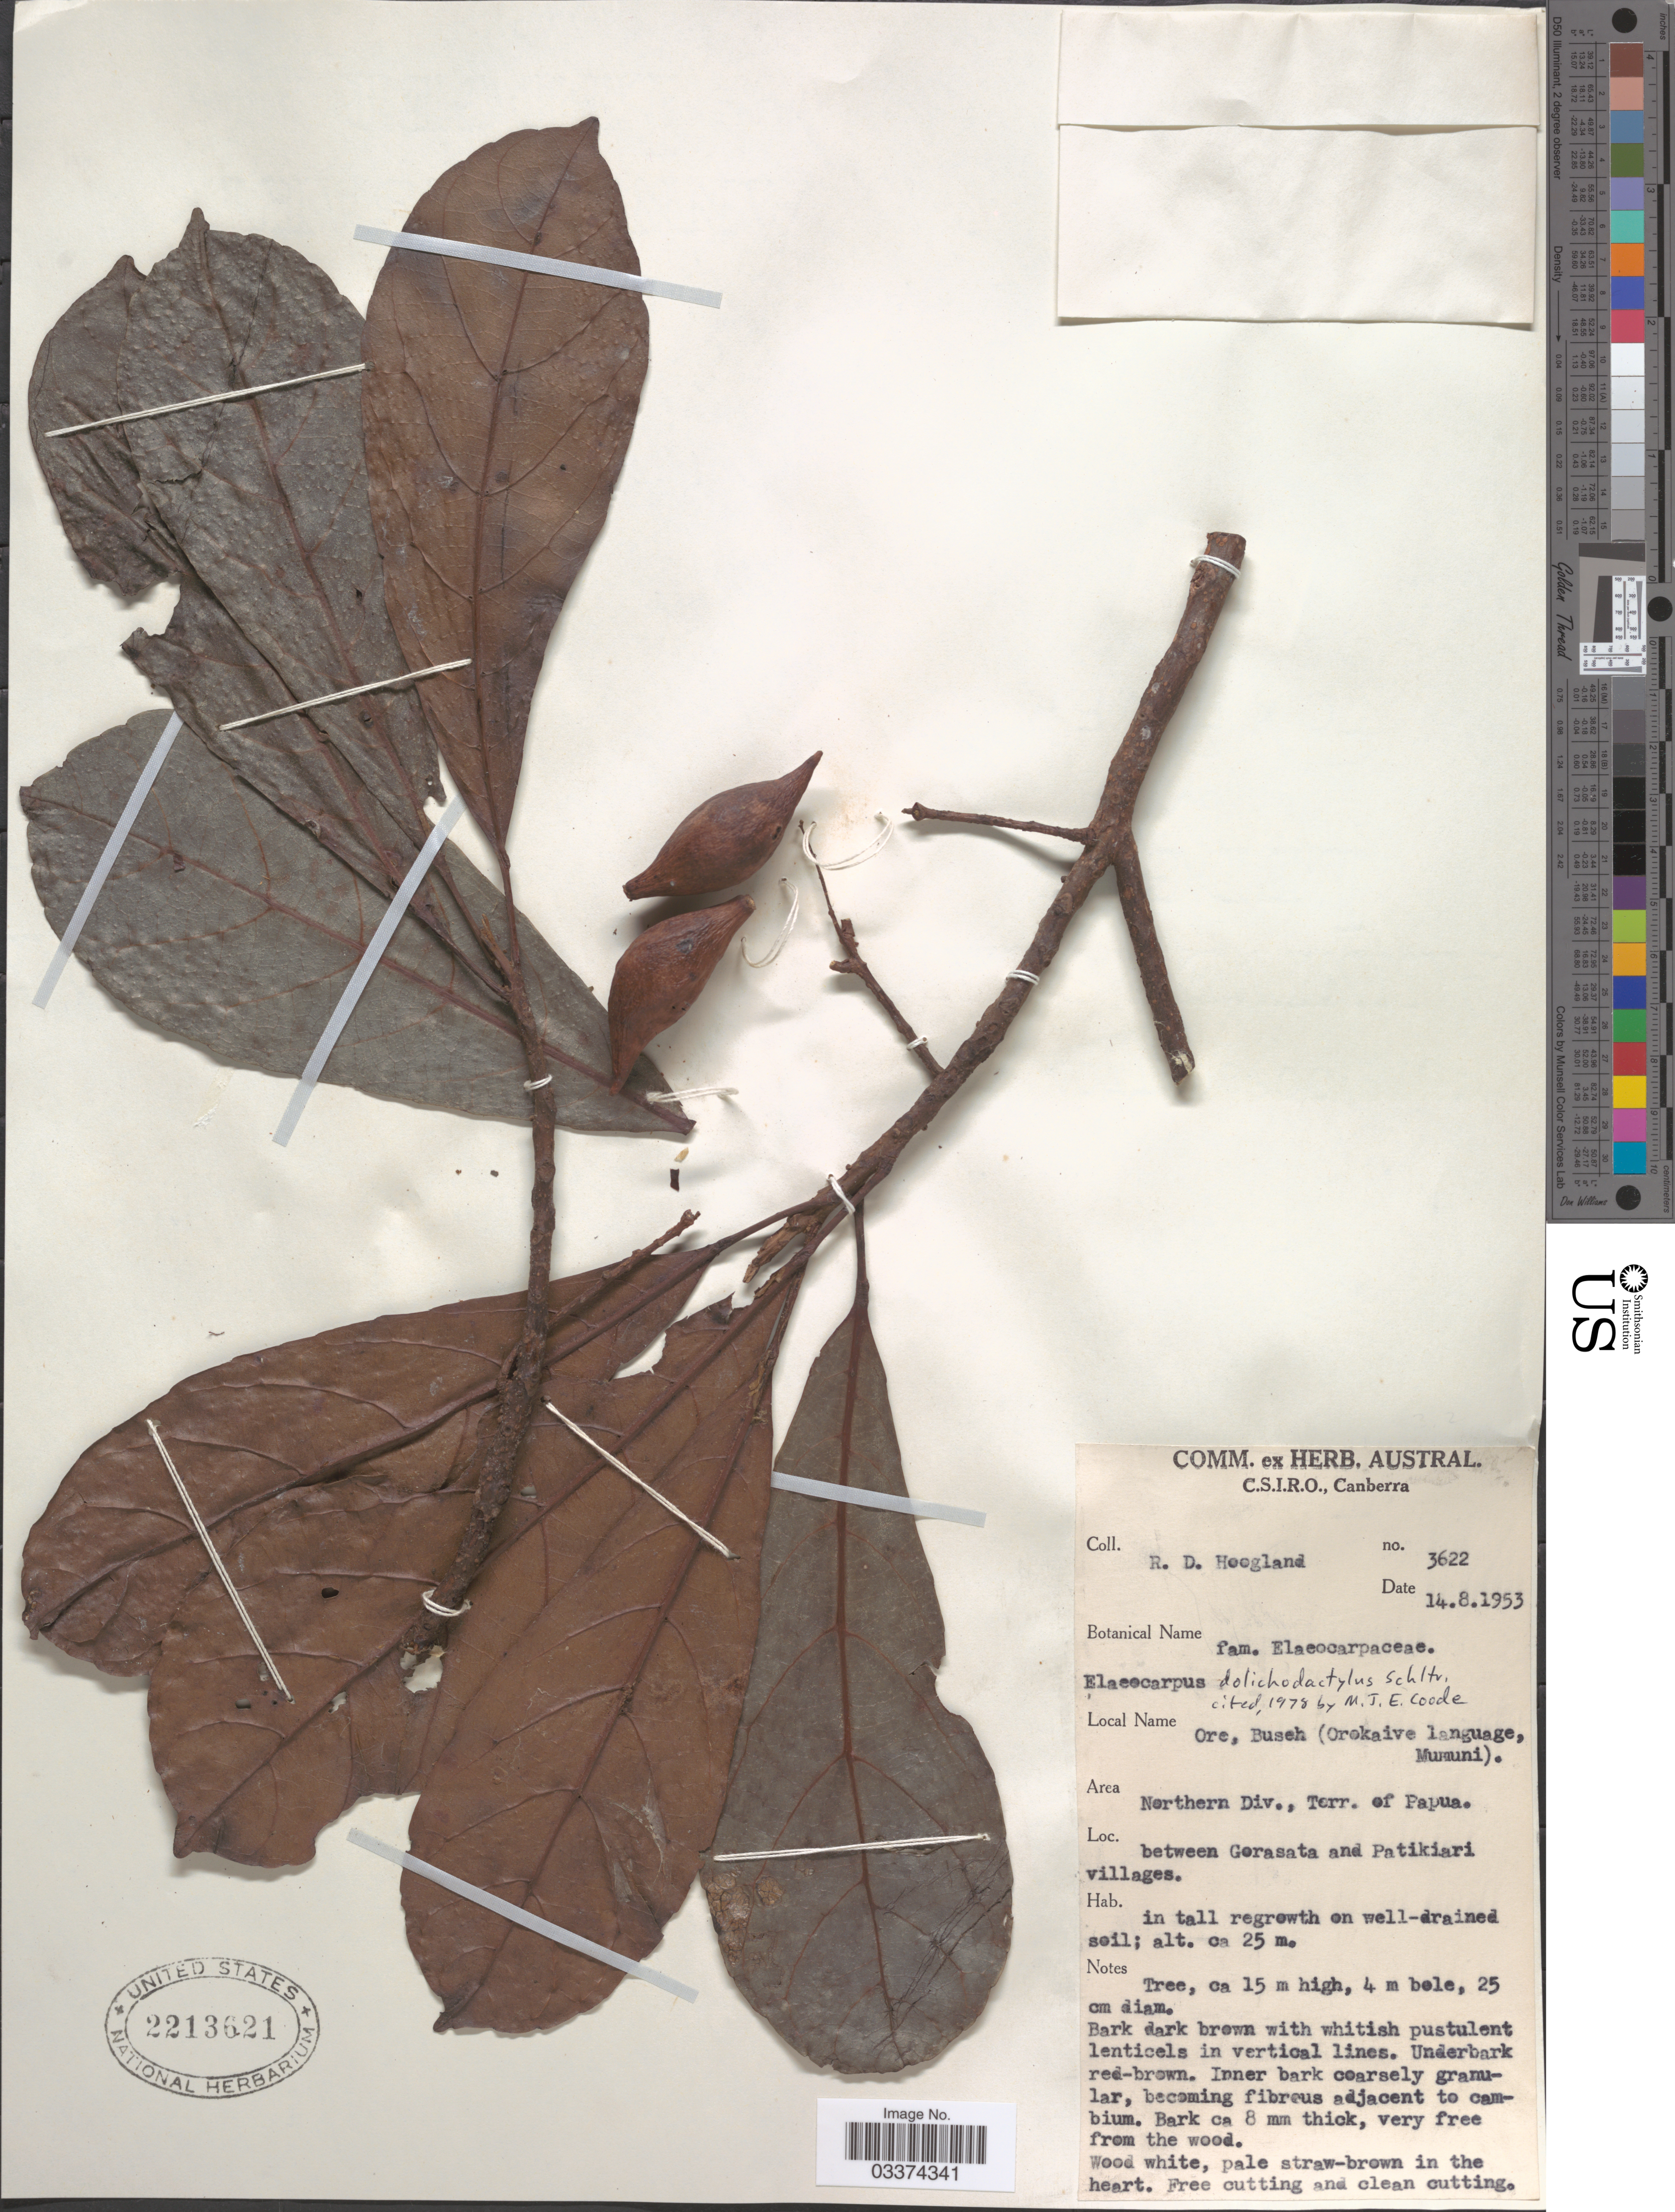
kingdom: Plantae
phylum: Tracheophyta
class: Magnoliopsida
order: Oxalidales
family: Elaeocarpaceae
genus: Elaeocarpus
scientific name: Elaeocarpus dolichodactylus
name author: Schltr.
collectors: R. D. Hoogland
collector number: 3622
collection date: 1953-08-14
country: Papua New Guinea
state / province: Northern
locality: Northern Div., Terr. of Papua, between Gorasata [interpreted] and Patikiari villages.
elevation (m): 25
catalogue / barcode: US 2213621